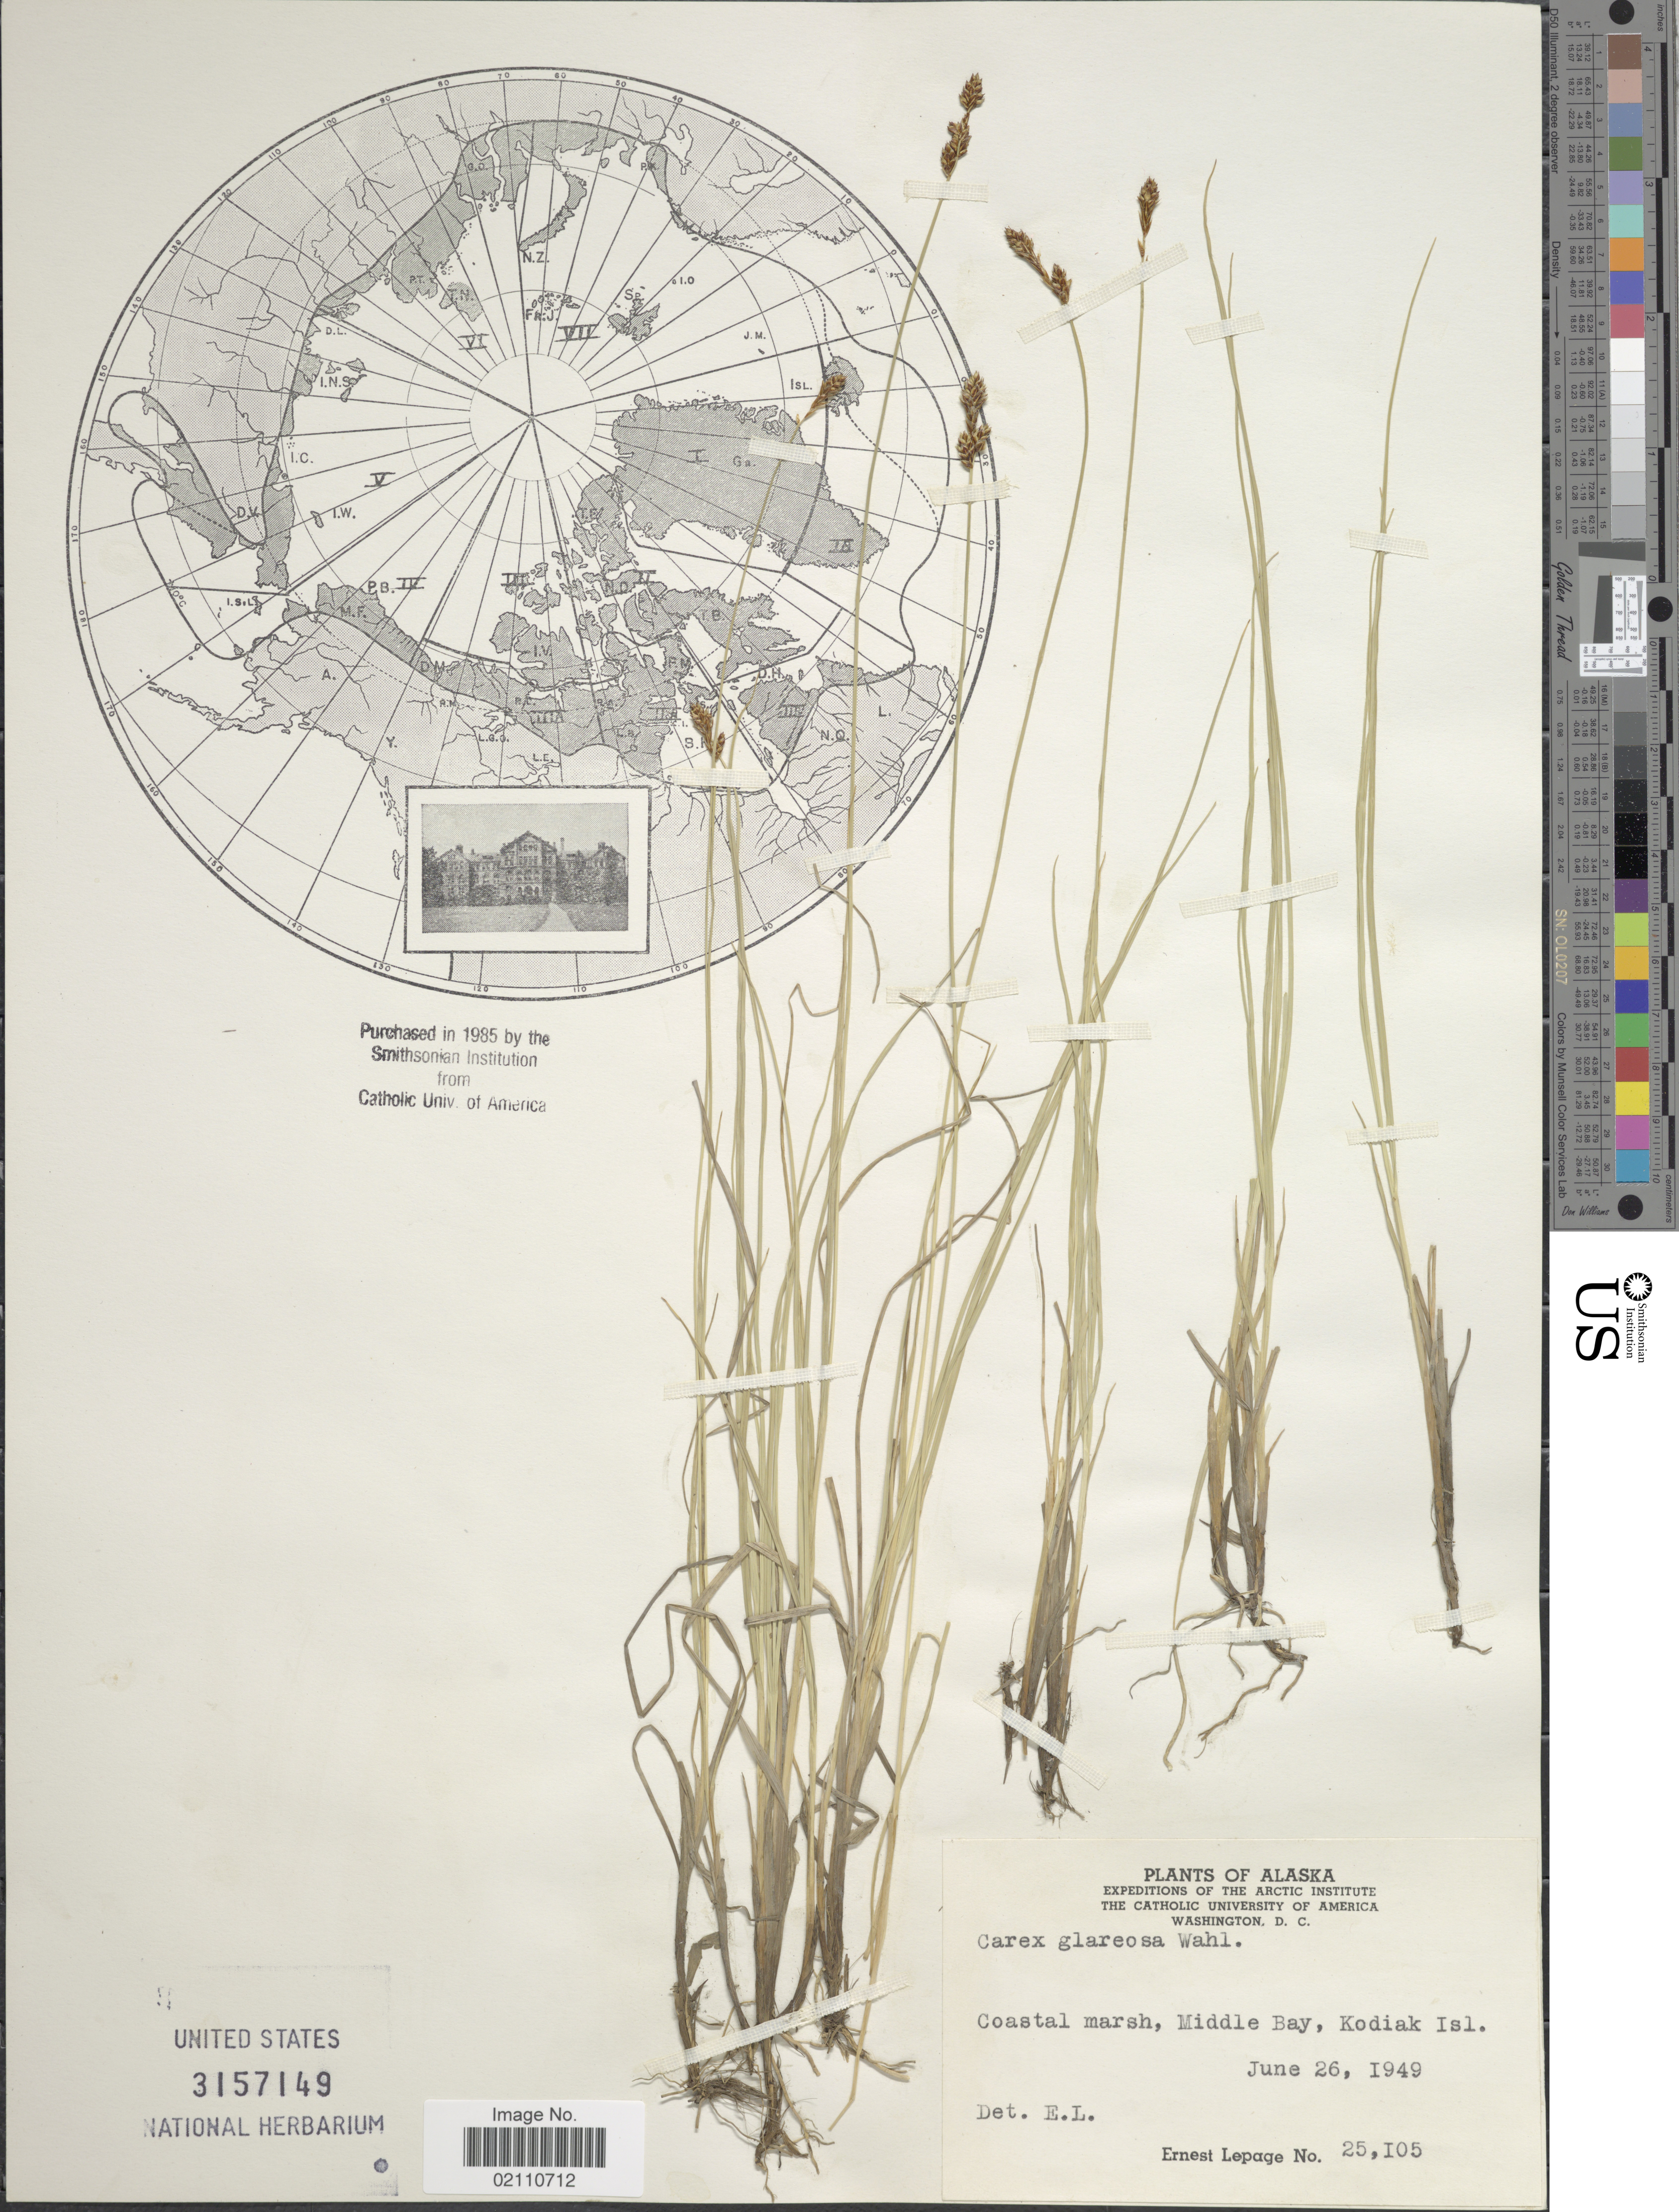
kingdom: Plantae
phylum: Tracheophyta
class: Liliopsida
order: Poales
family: Cyperaceae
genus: Carex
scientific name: Carex glareosa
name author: Schkuhr ex Wahlenb.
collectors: E. Lepage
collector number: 25105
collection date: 1949-06-26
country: United States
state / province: Alaska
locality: Coastal marsh, Middle Bay, Kodiak Isl.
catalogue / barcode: US 3157149